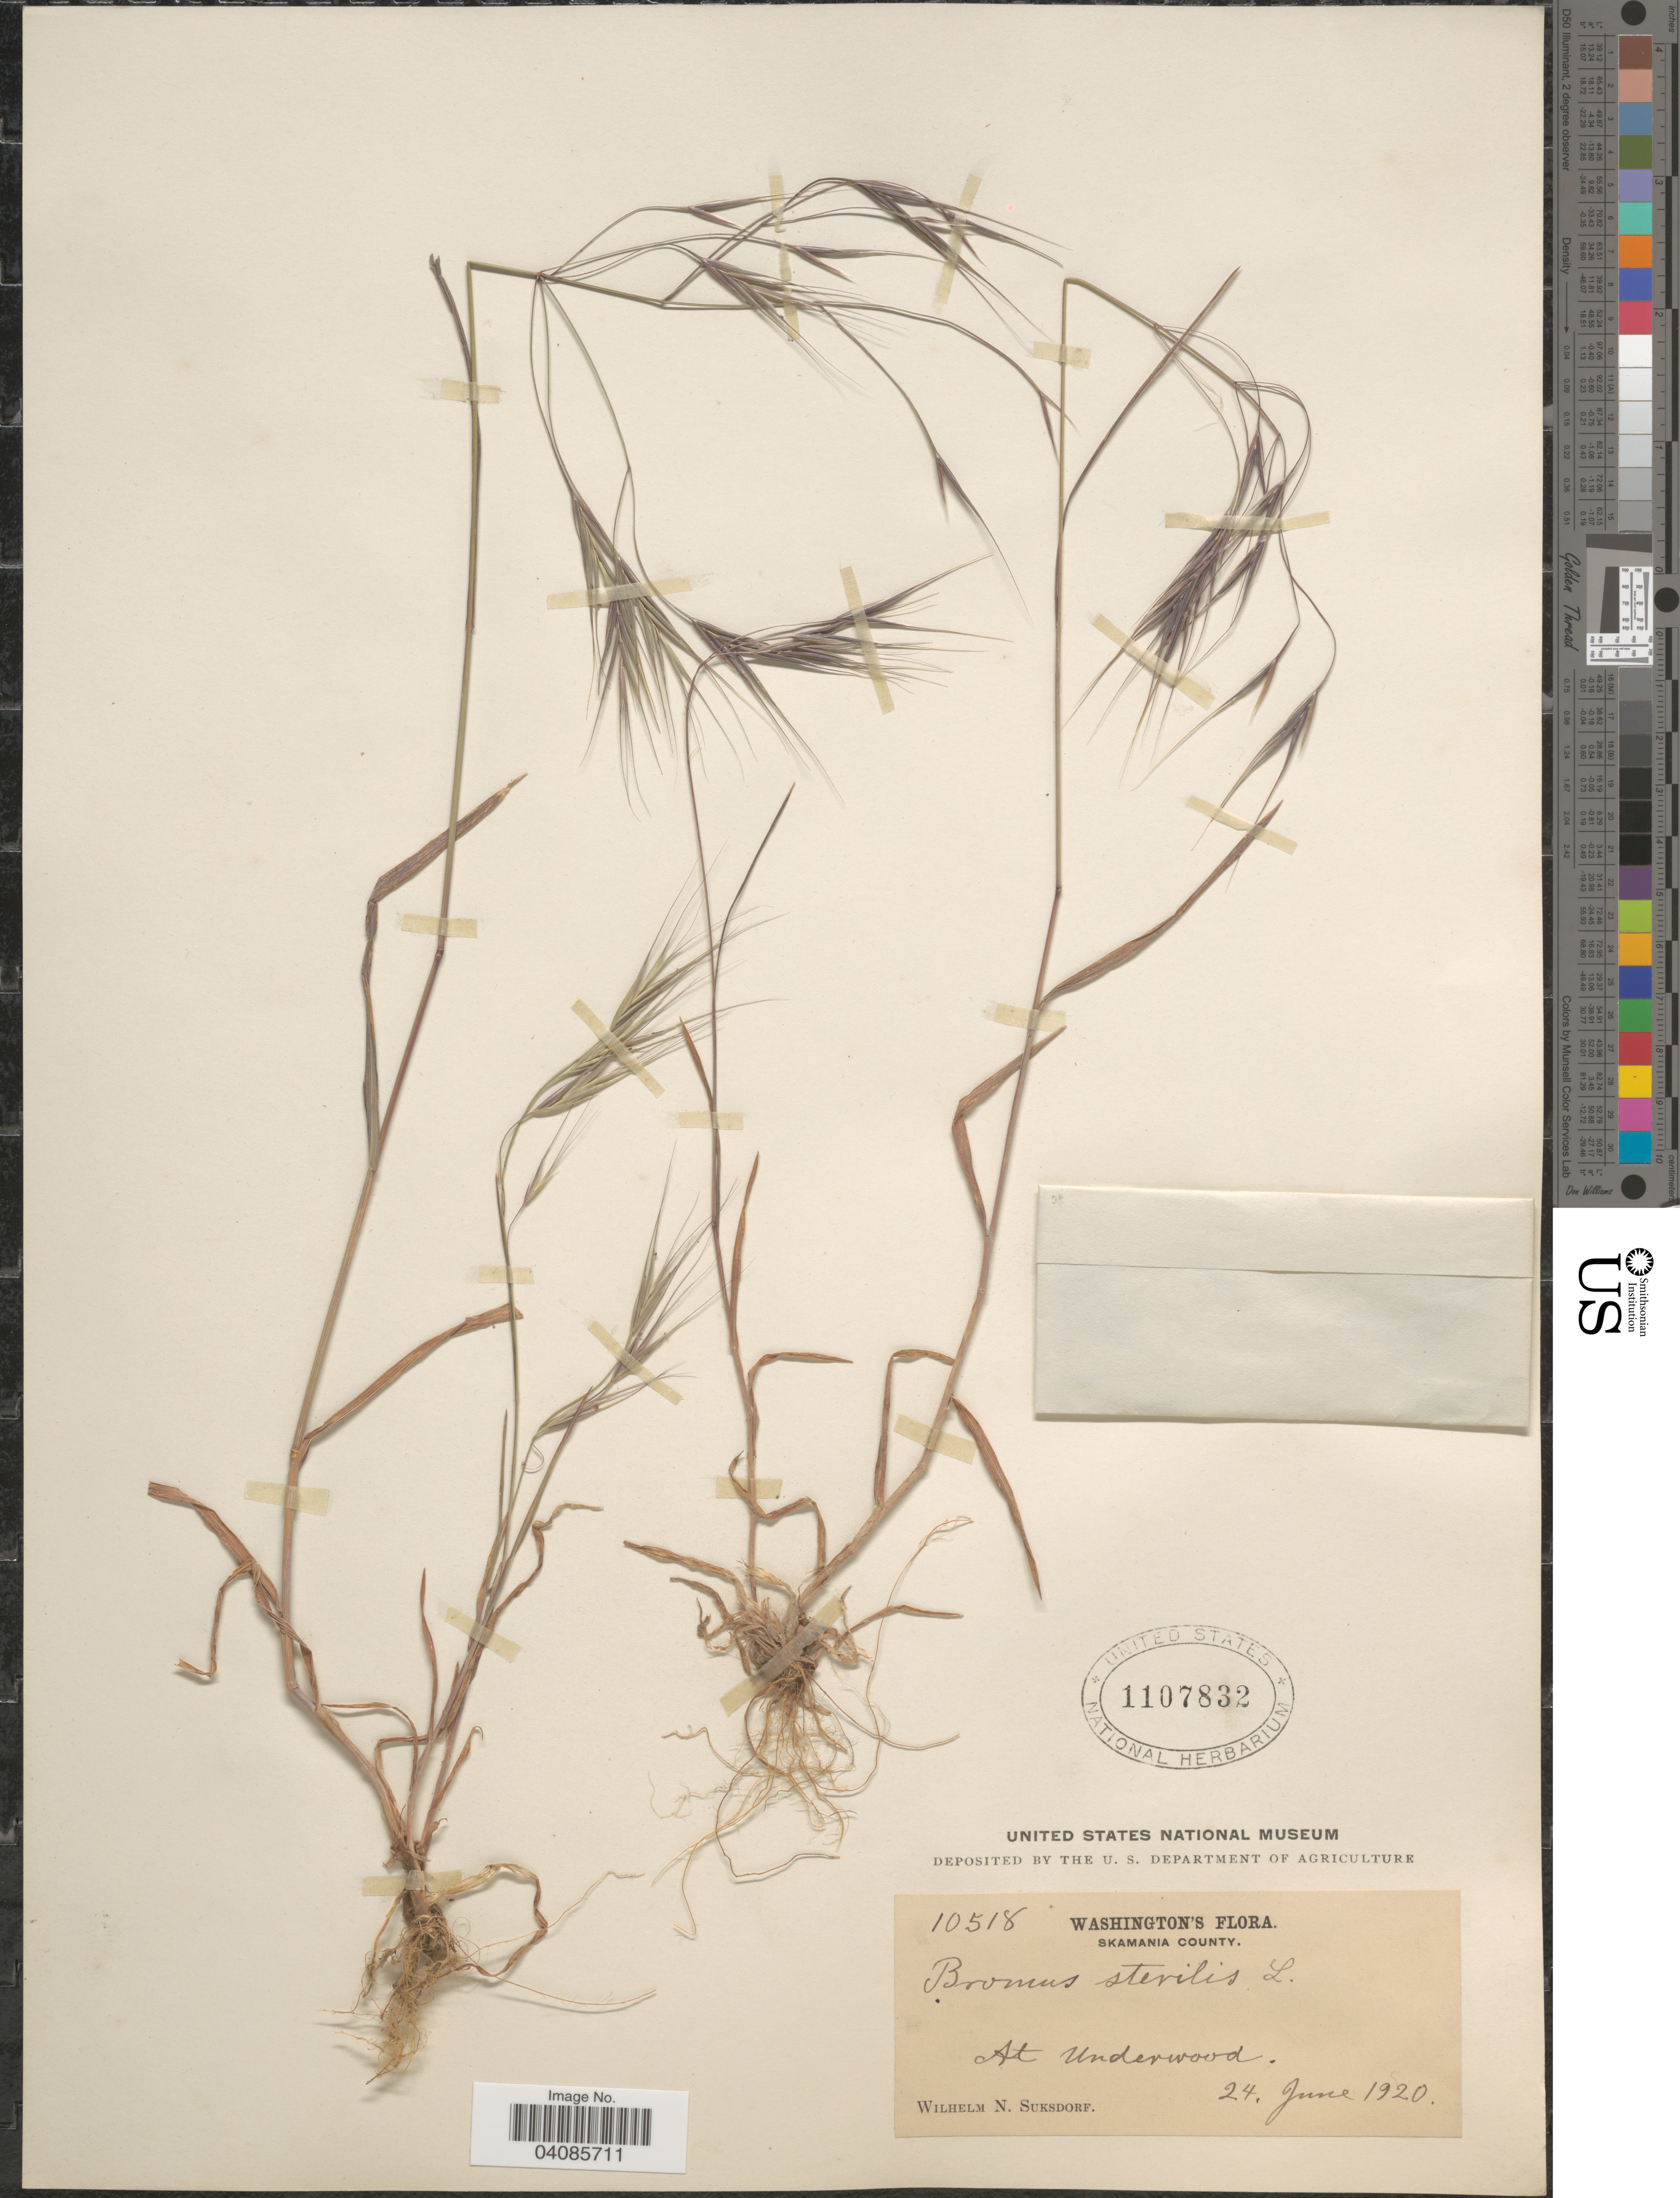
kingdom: Plantae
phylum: Tracheophyta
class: Liliopsida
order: Poales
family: Poaceae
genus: Bromus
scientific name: Bromus sterilis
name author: L.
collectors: W. N. Suksdorf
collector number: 10518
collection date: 1920-06-24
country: United States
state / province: Washington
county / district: Skamania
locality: Skamania County. At Underwood.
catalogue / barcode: US 1107832